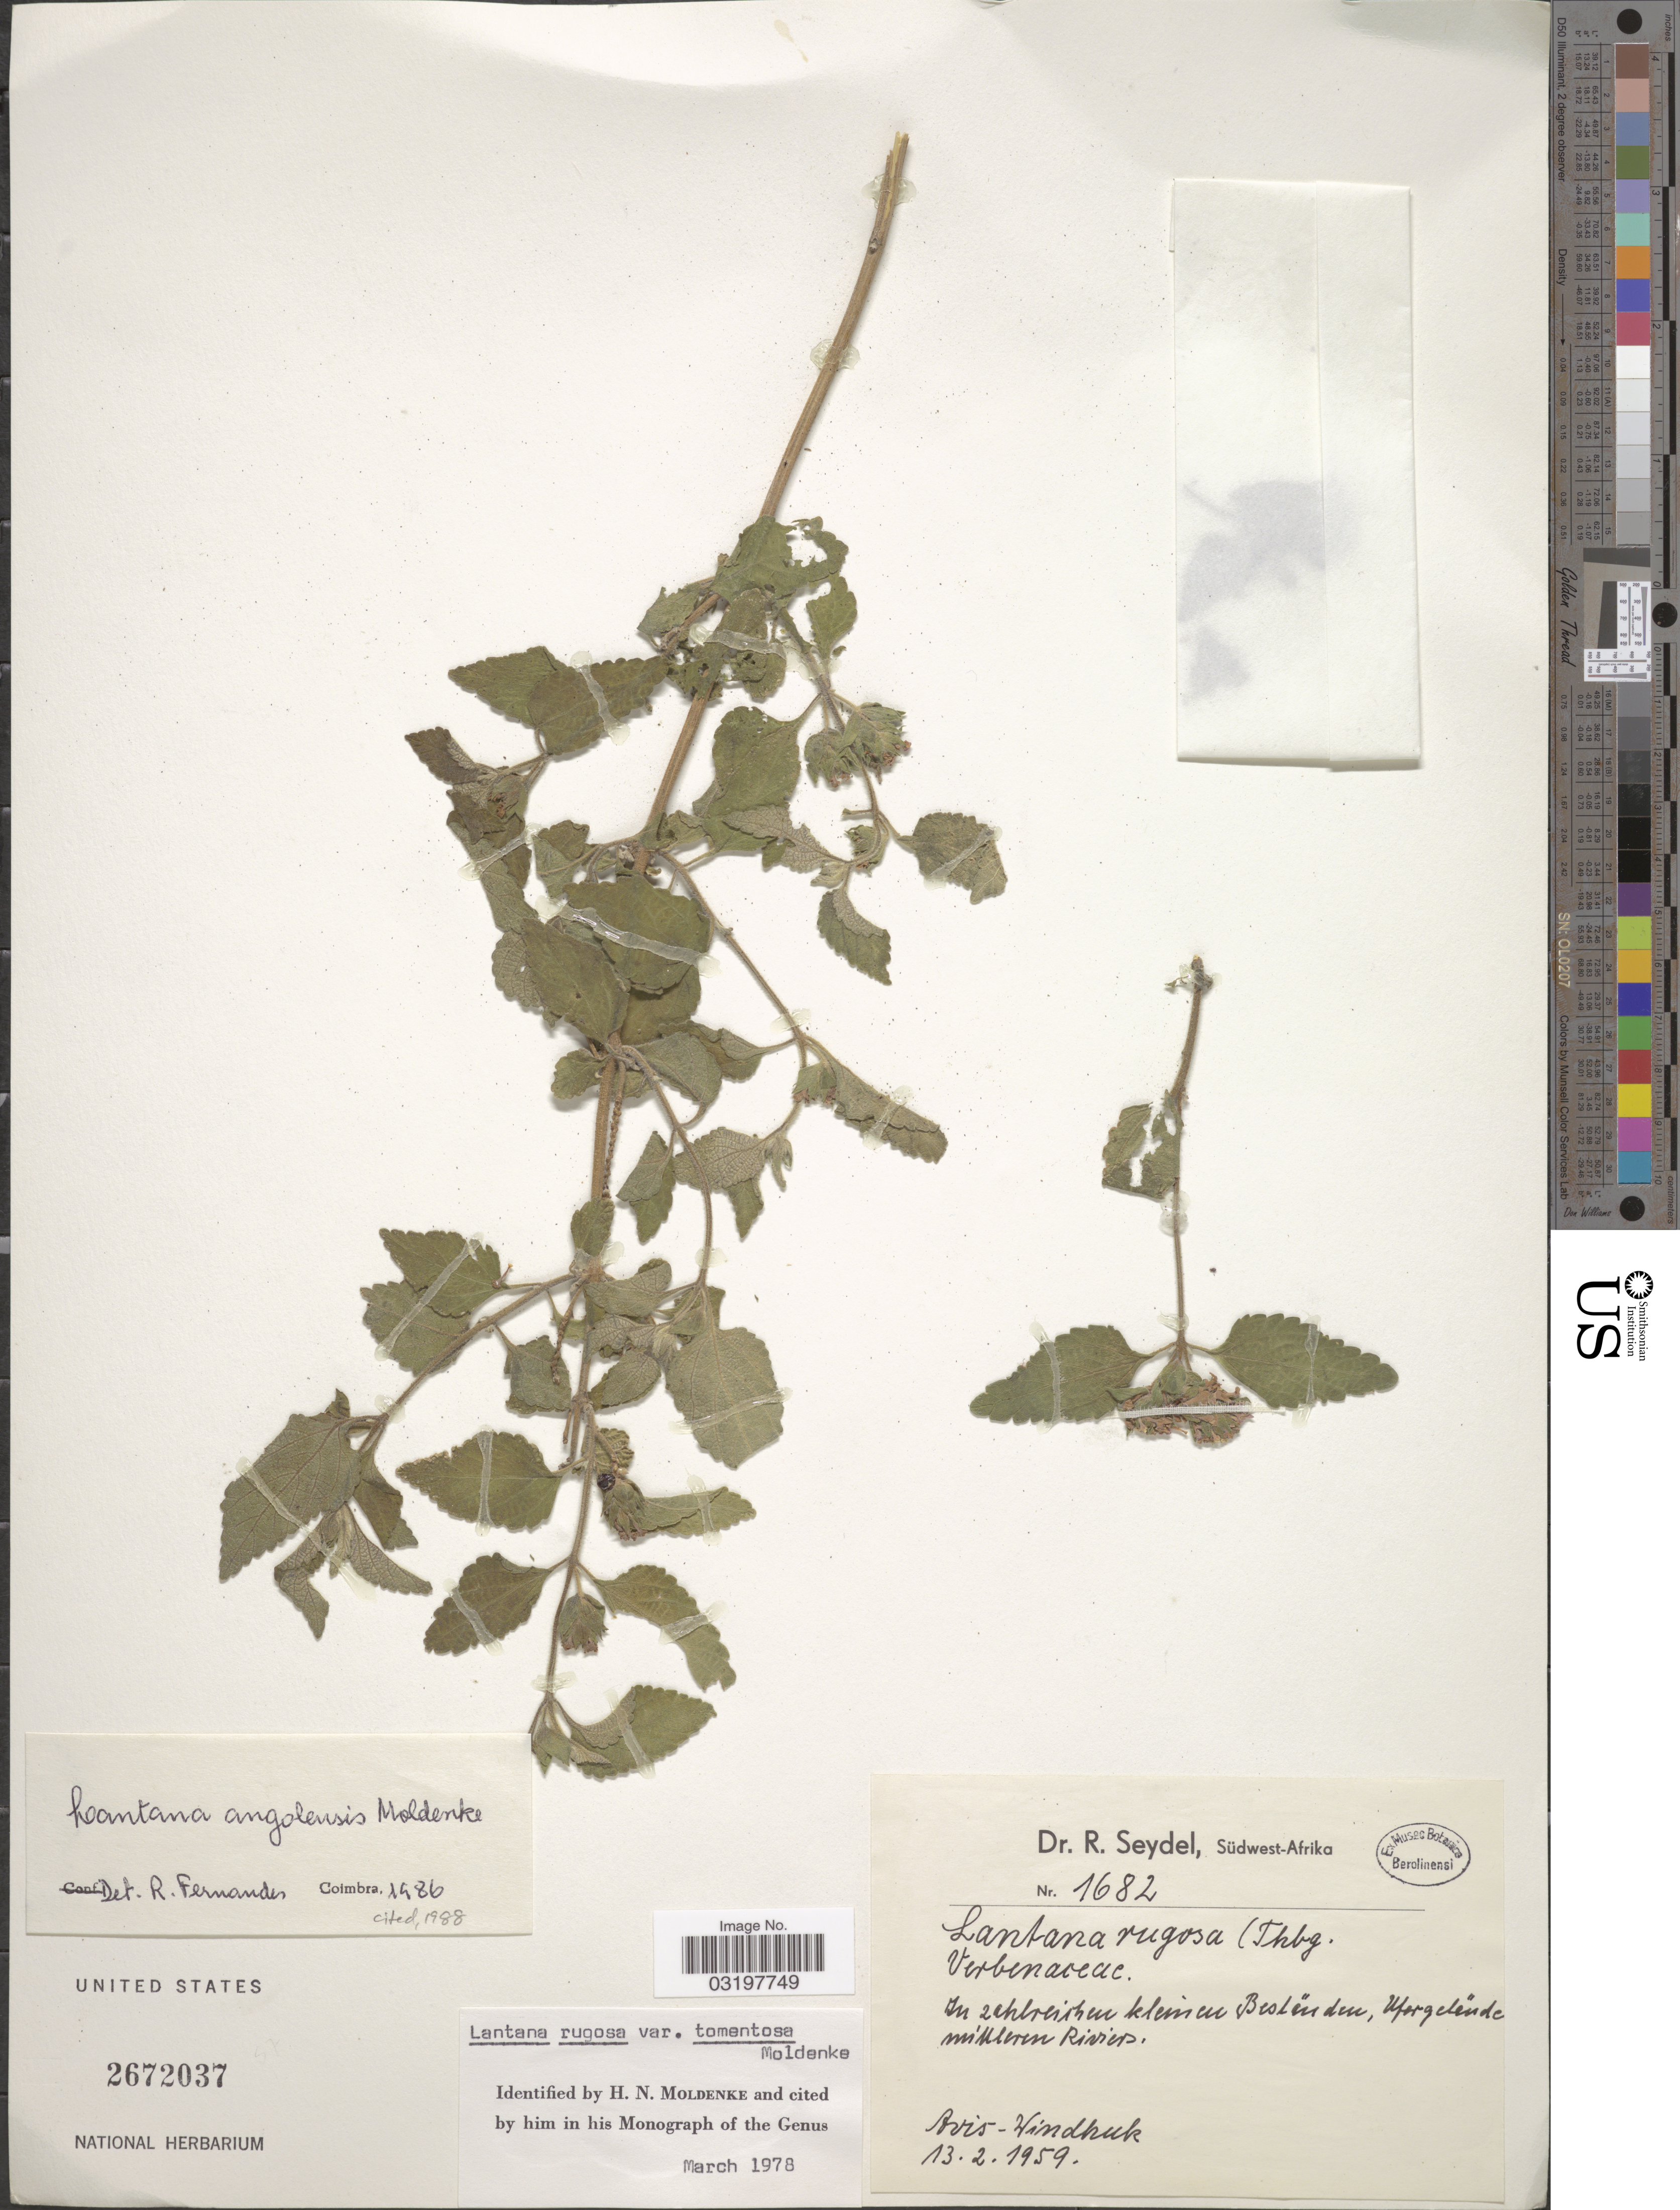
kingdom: Plantae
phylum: Tracheophyta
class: Magnoliopsida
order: Lamiales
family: Verbenaceae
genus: Lantana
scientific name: Lantana angolensis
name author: Moldenke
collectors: R. Seydel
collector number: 1682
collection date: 1959-02-13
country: Namibia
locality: Südwest-Afrika, Avis-Windhuk.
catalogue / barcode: US 2672037